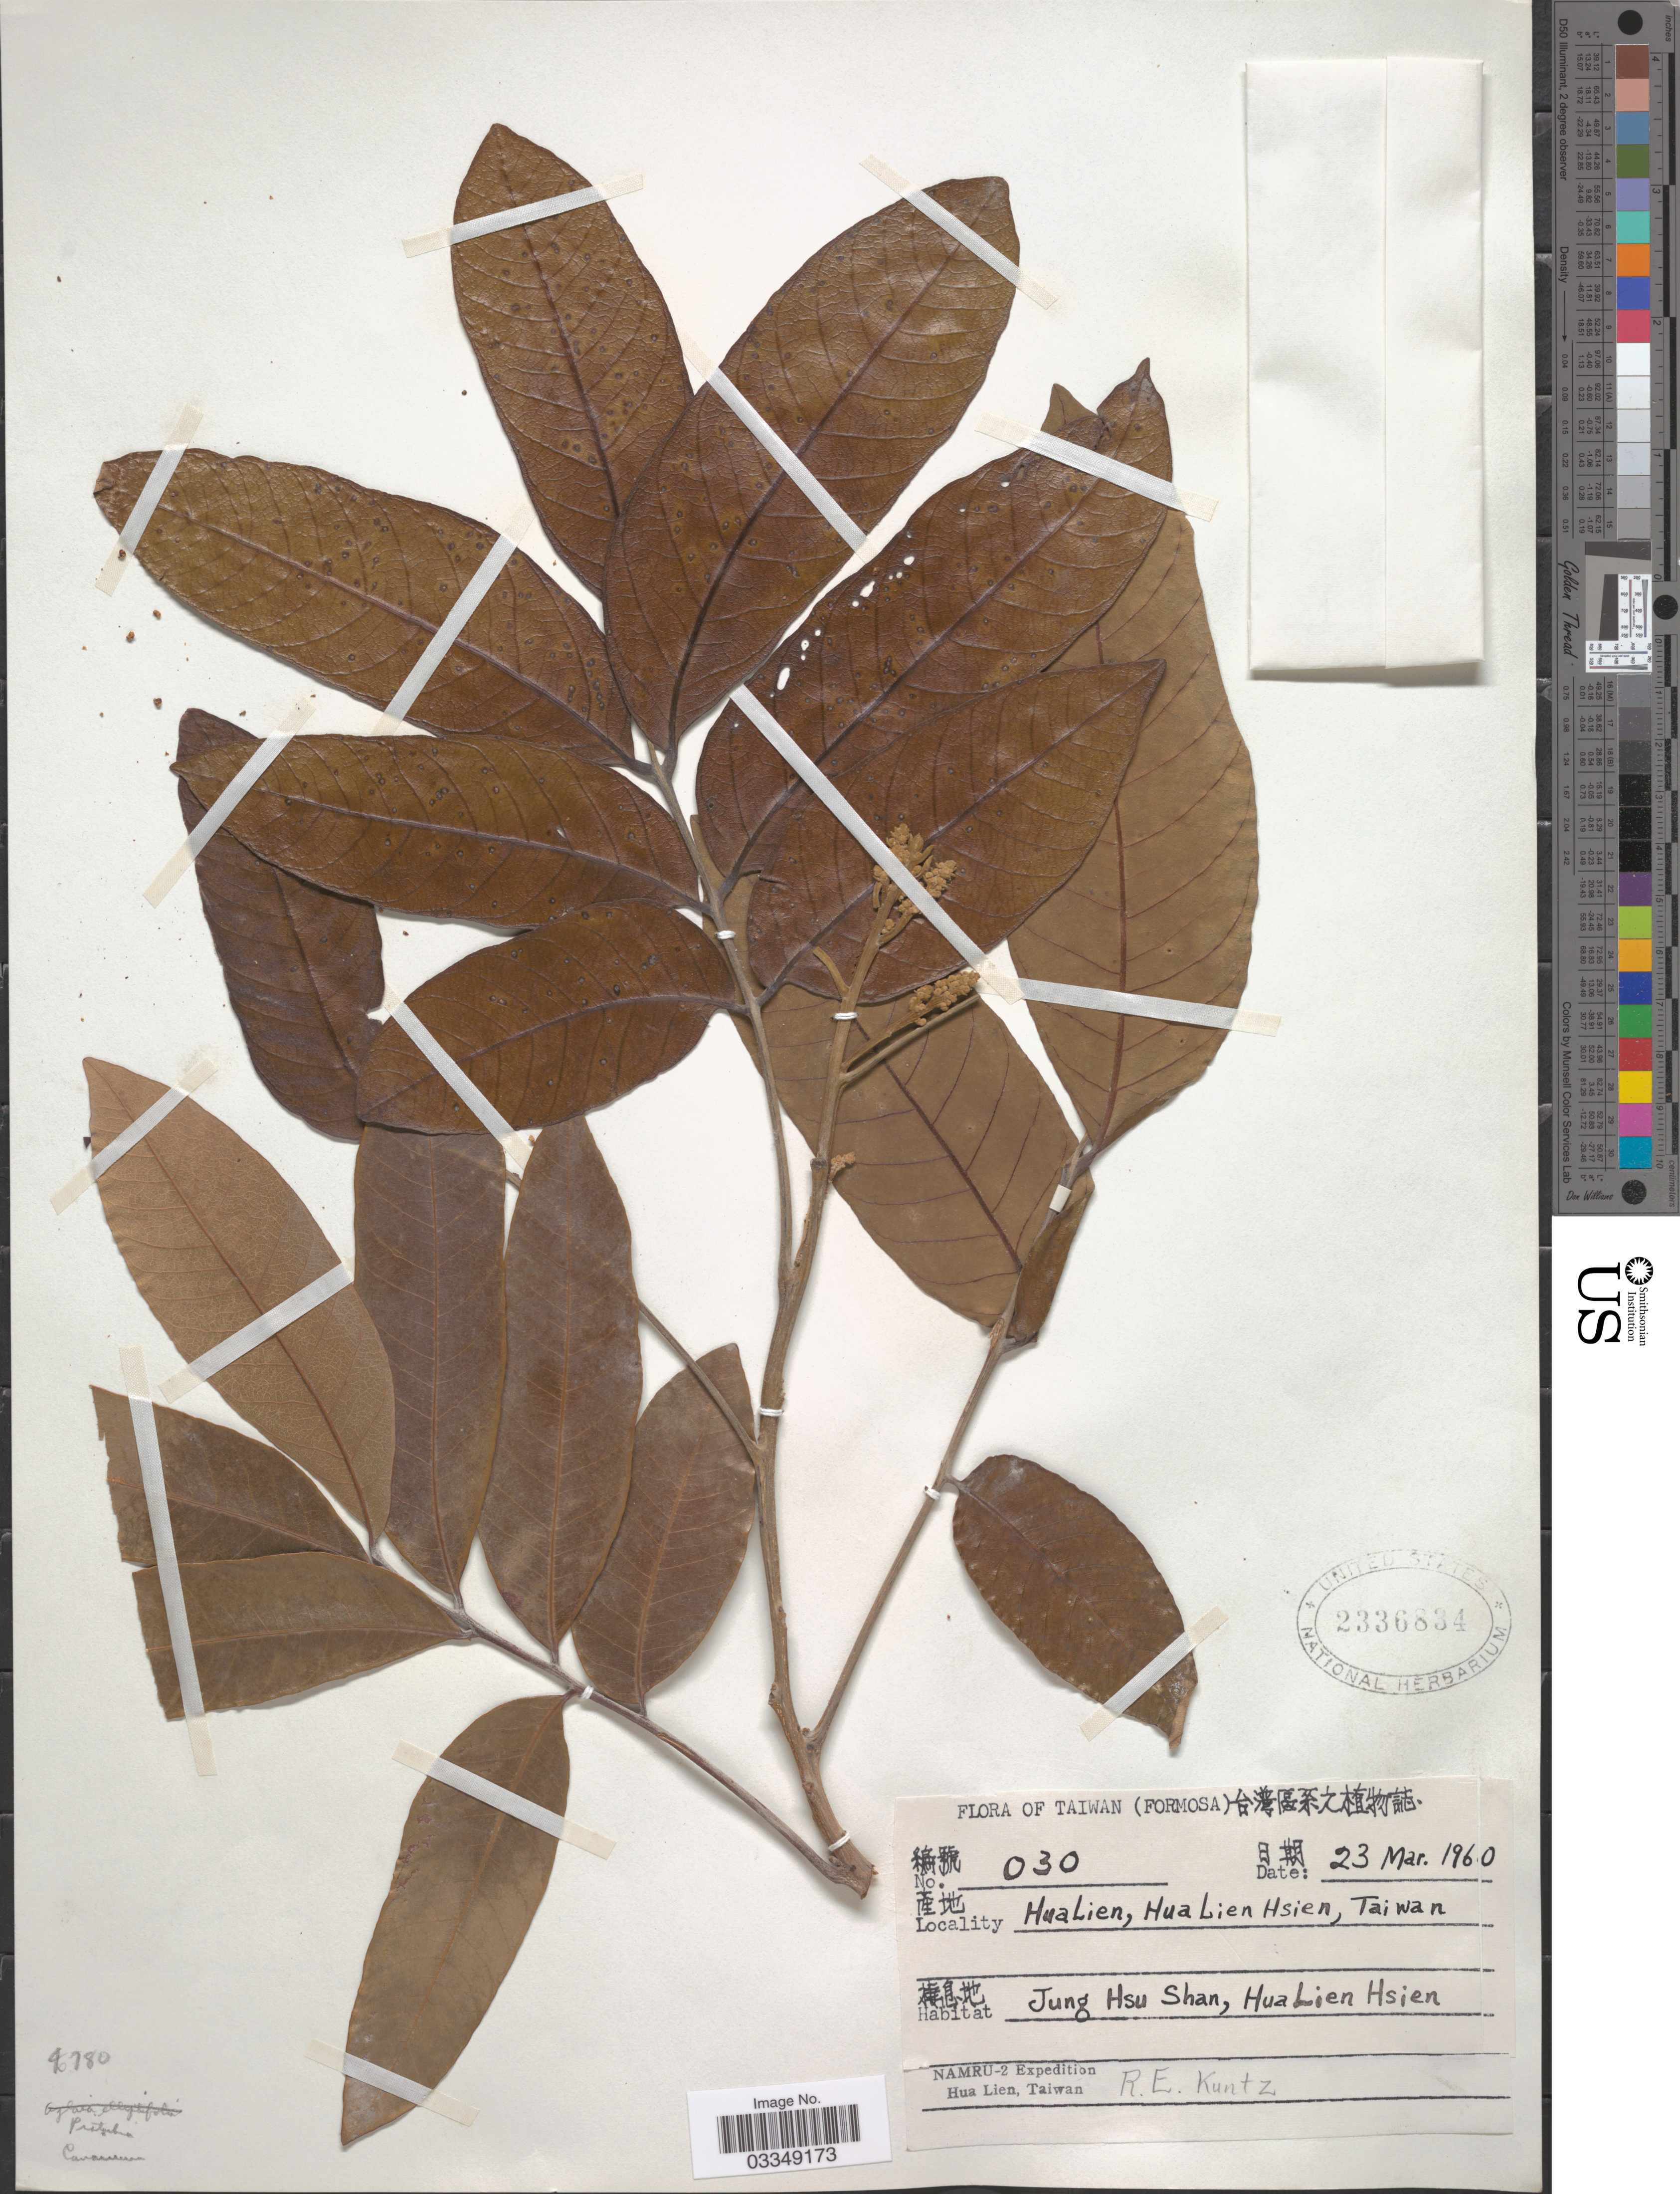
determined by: Mitchell, John D.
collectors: R. E. Kuntz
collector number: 030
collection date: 1960-03-23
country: Taiwan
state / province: Hualien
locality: (Formosa). HuaLien, HuaLien Hsien. Jung Hsu Shan, HuaLien Hsien.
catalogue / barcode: US 2336834